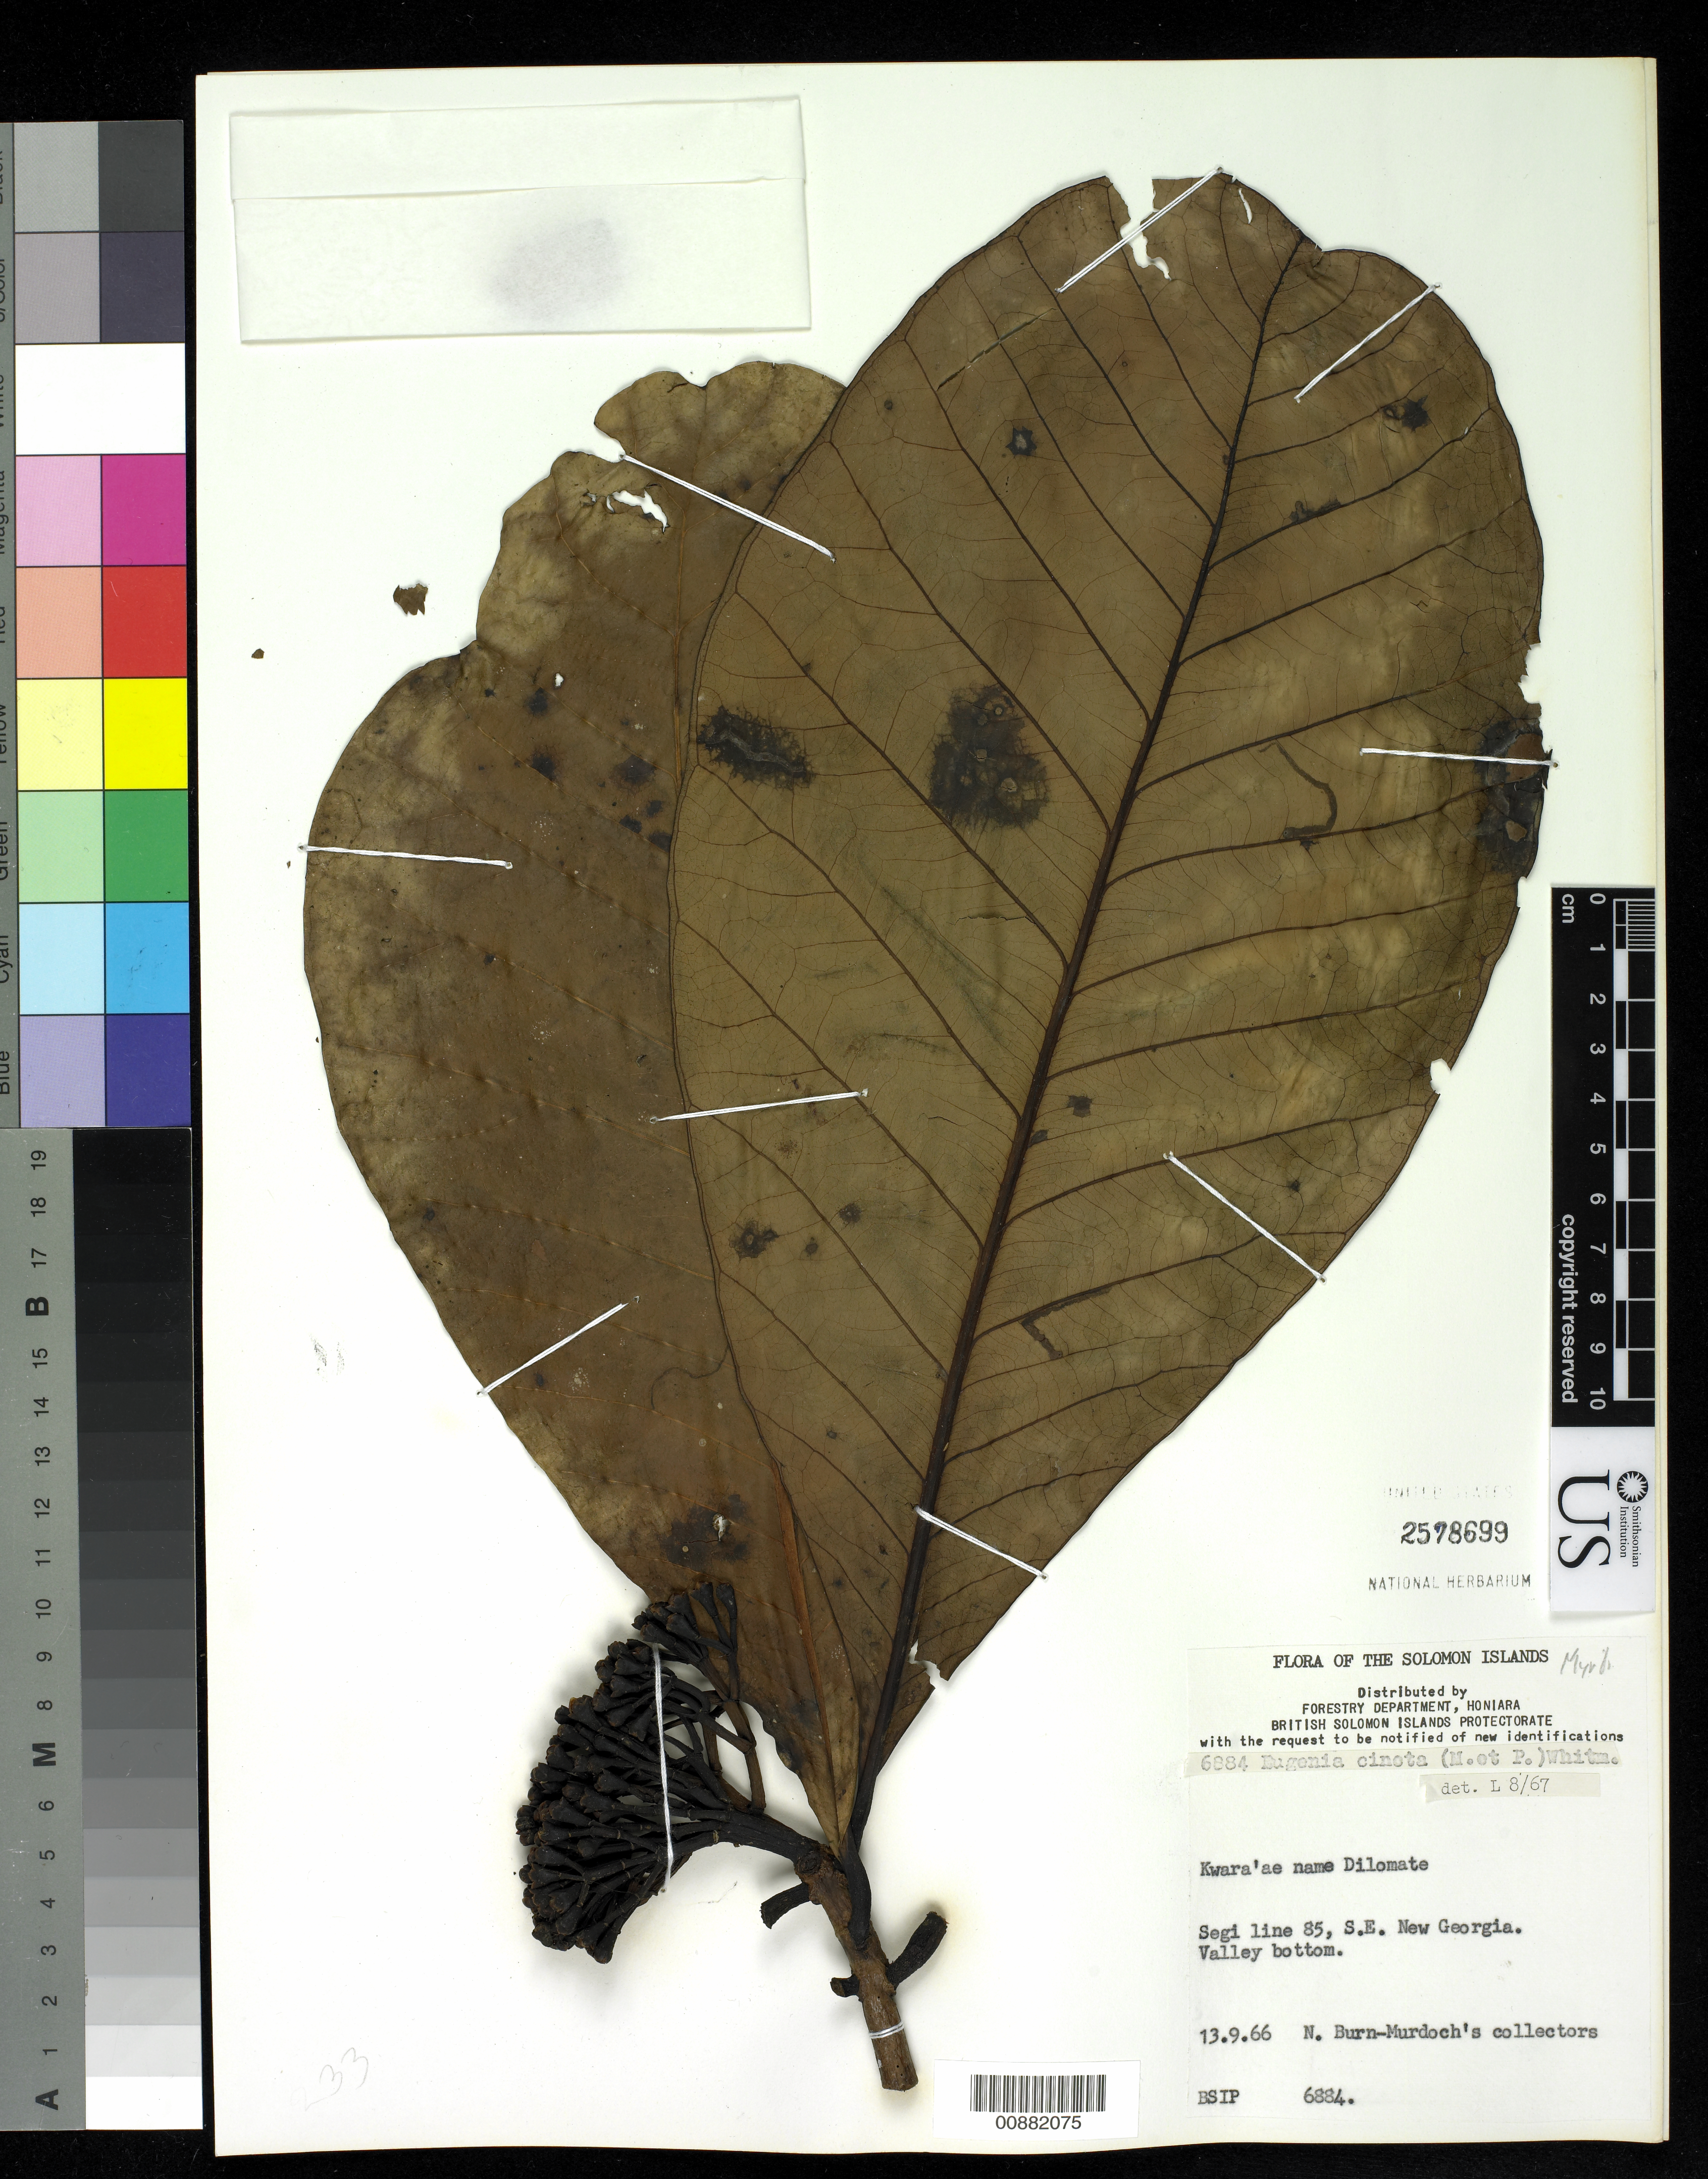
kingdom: Plantae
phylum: Tracheophyta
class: Magnoliopsida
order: Myrtales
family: Myrtaceae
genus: Syzygium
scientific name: Syzygium cinctum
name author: Merr. & L.M. Perry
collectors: N. Burn-Murdoch's collectors & et al.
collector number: BSIP 6884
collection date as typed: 13 Sep 1966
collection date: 1966-09-13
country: Solomon Islands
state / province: Western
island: New Georgia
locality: Segi line 85, SE New Georgia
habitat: Valley bottom.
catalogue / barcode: US 2578699